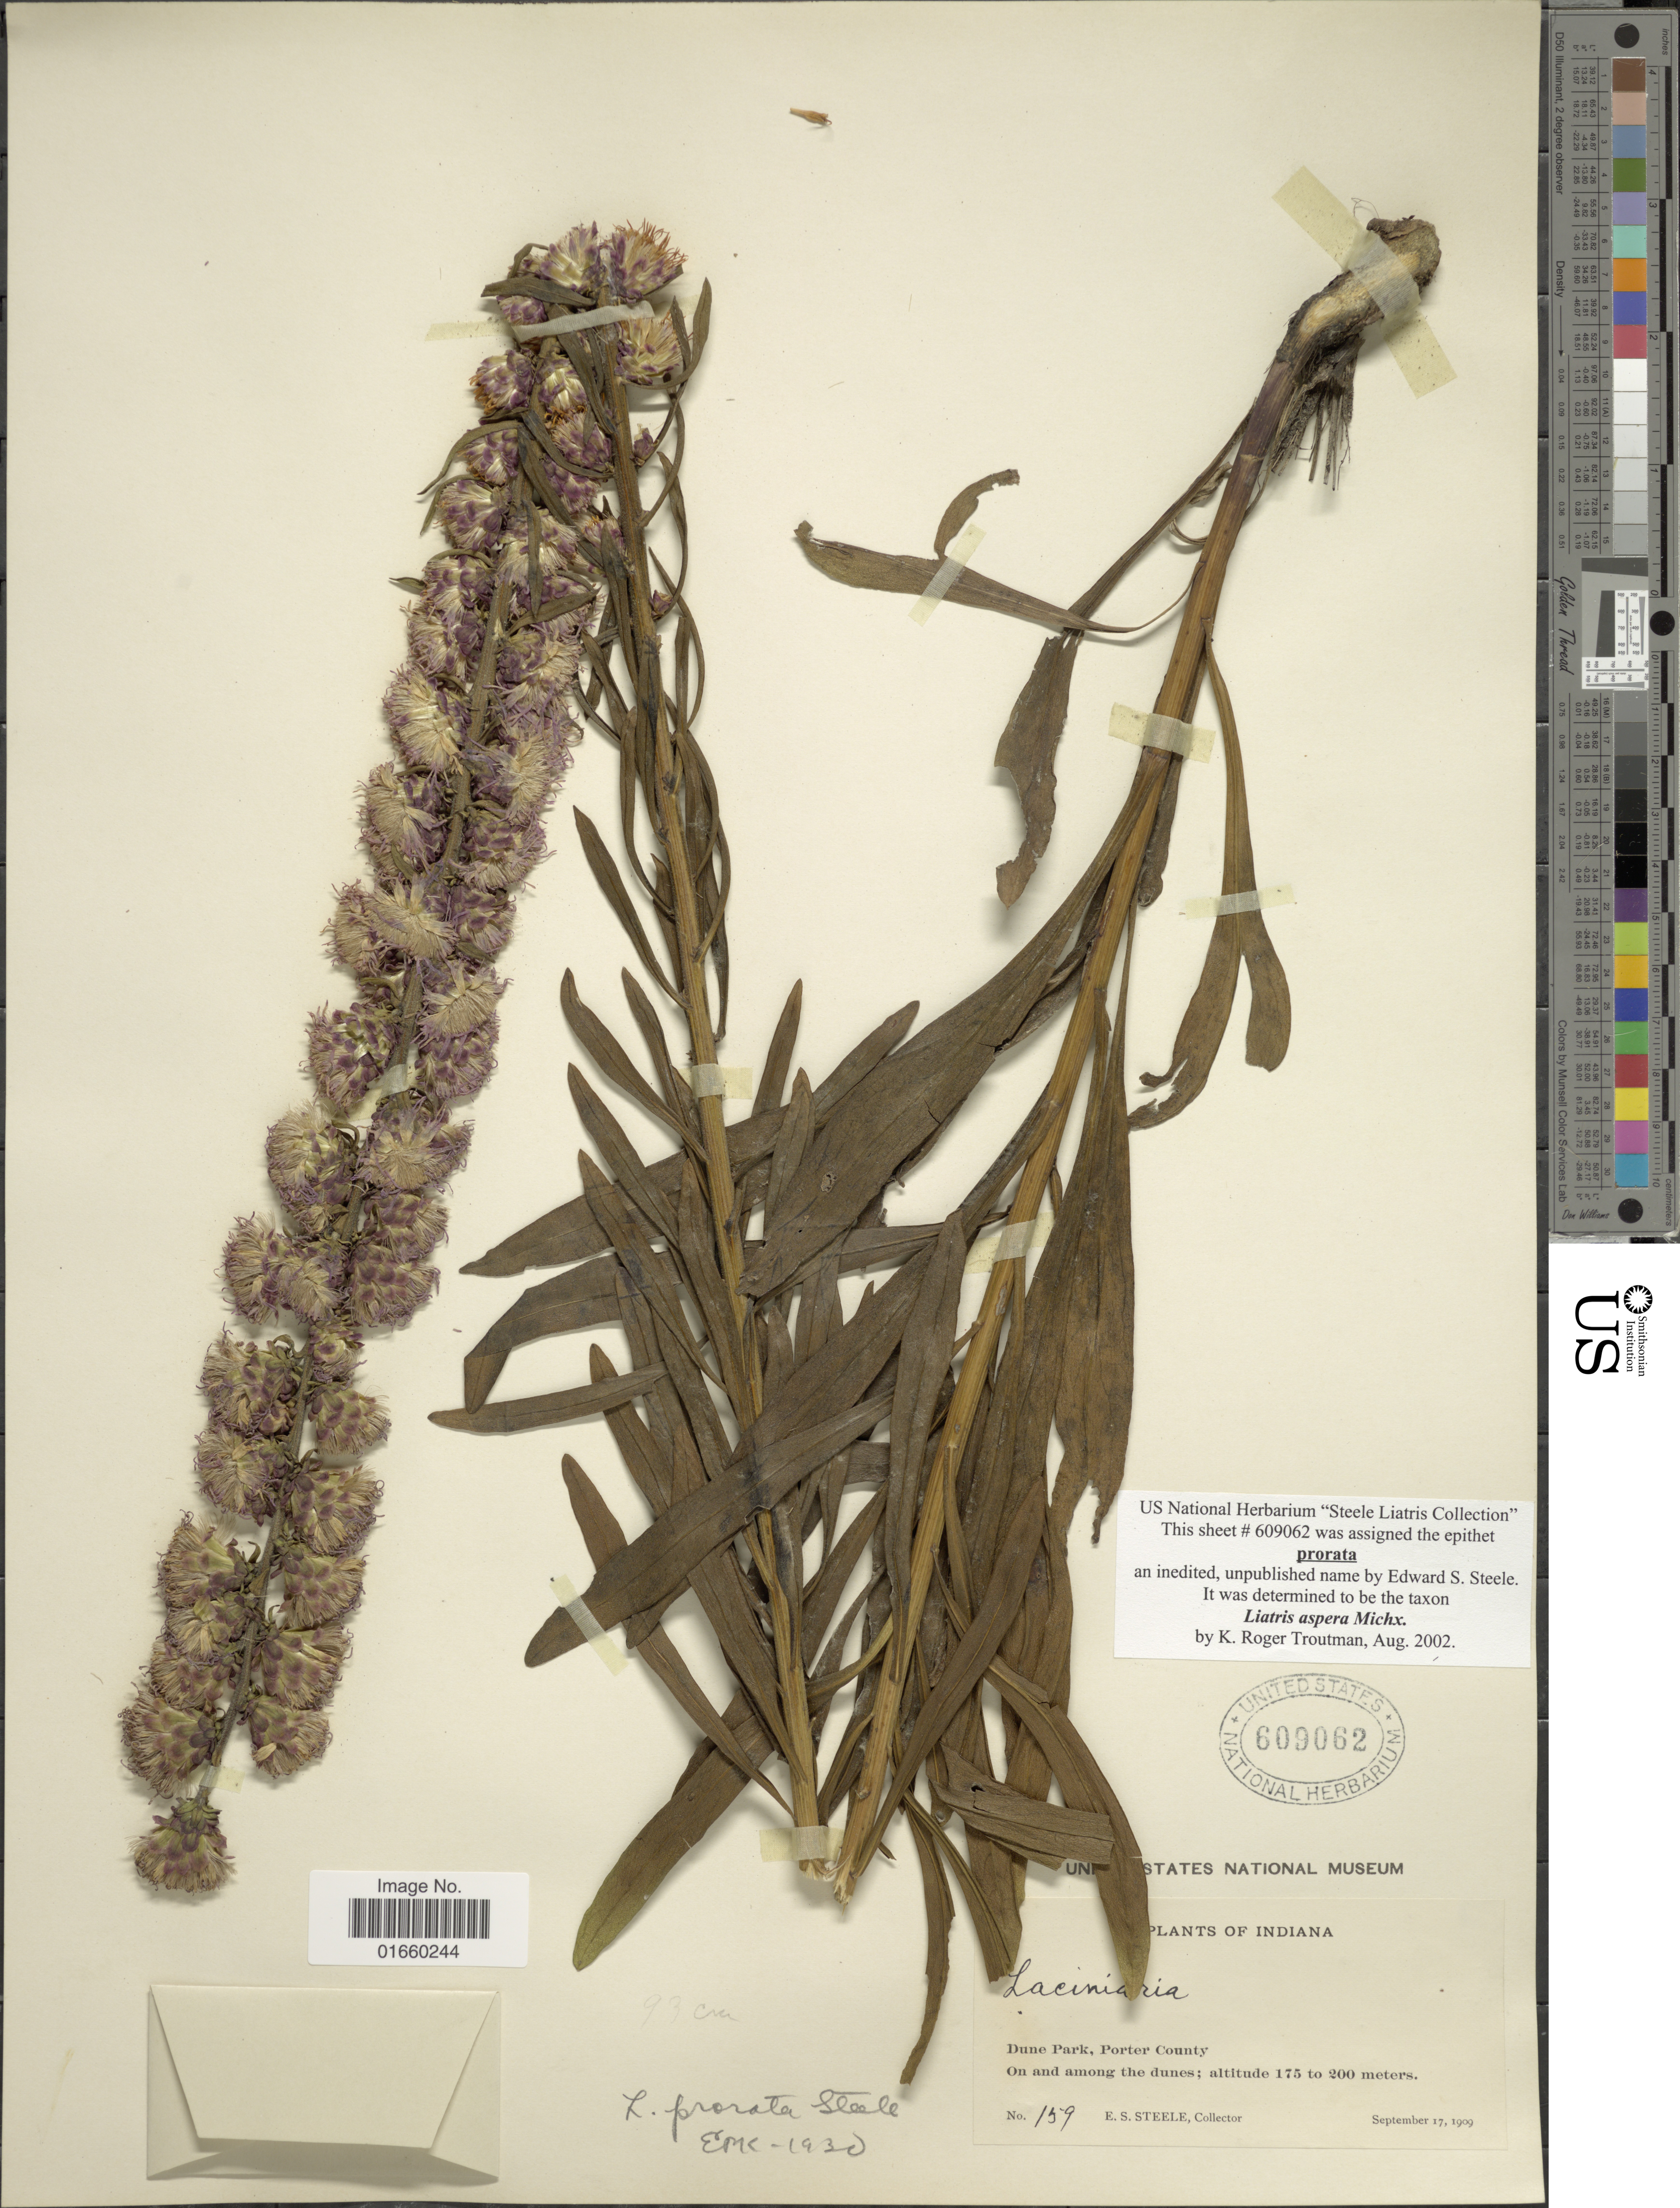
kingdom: Plantae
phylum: Tracheophyta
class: Magnoliopsida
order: Asterales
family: Asteraceae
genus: Liatris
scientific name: Liatris aspera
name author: Michx.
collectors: E. Steele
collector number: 159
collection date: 1909-09-17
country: United States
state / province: Indiana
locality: Dune Park, Porter County, On and among the dunes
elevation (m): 175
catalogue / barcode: US 609062